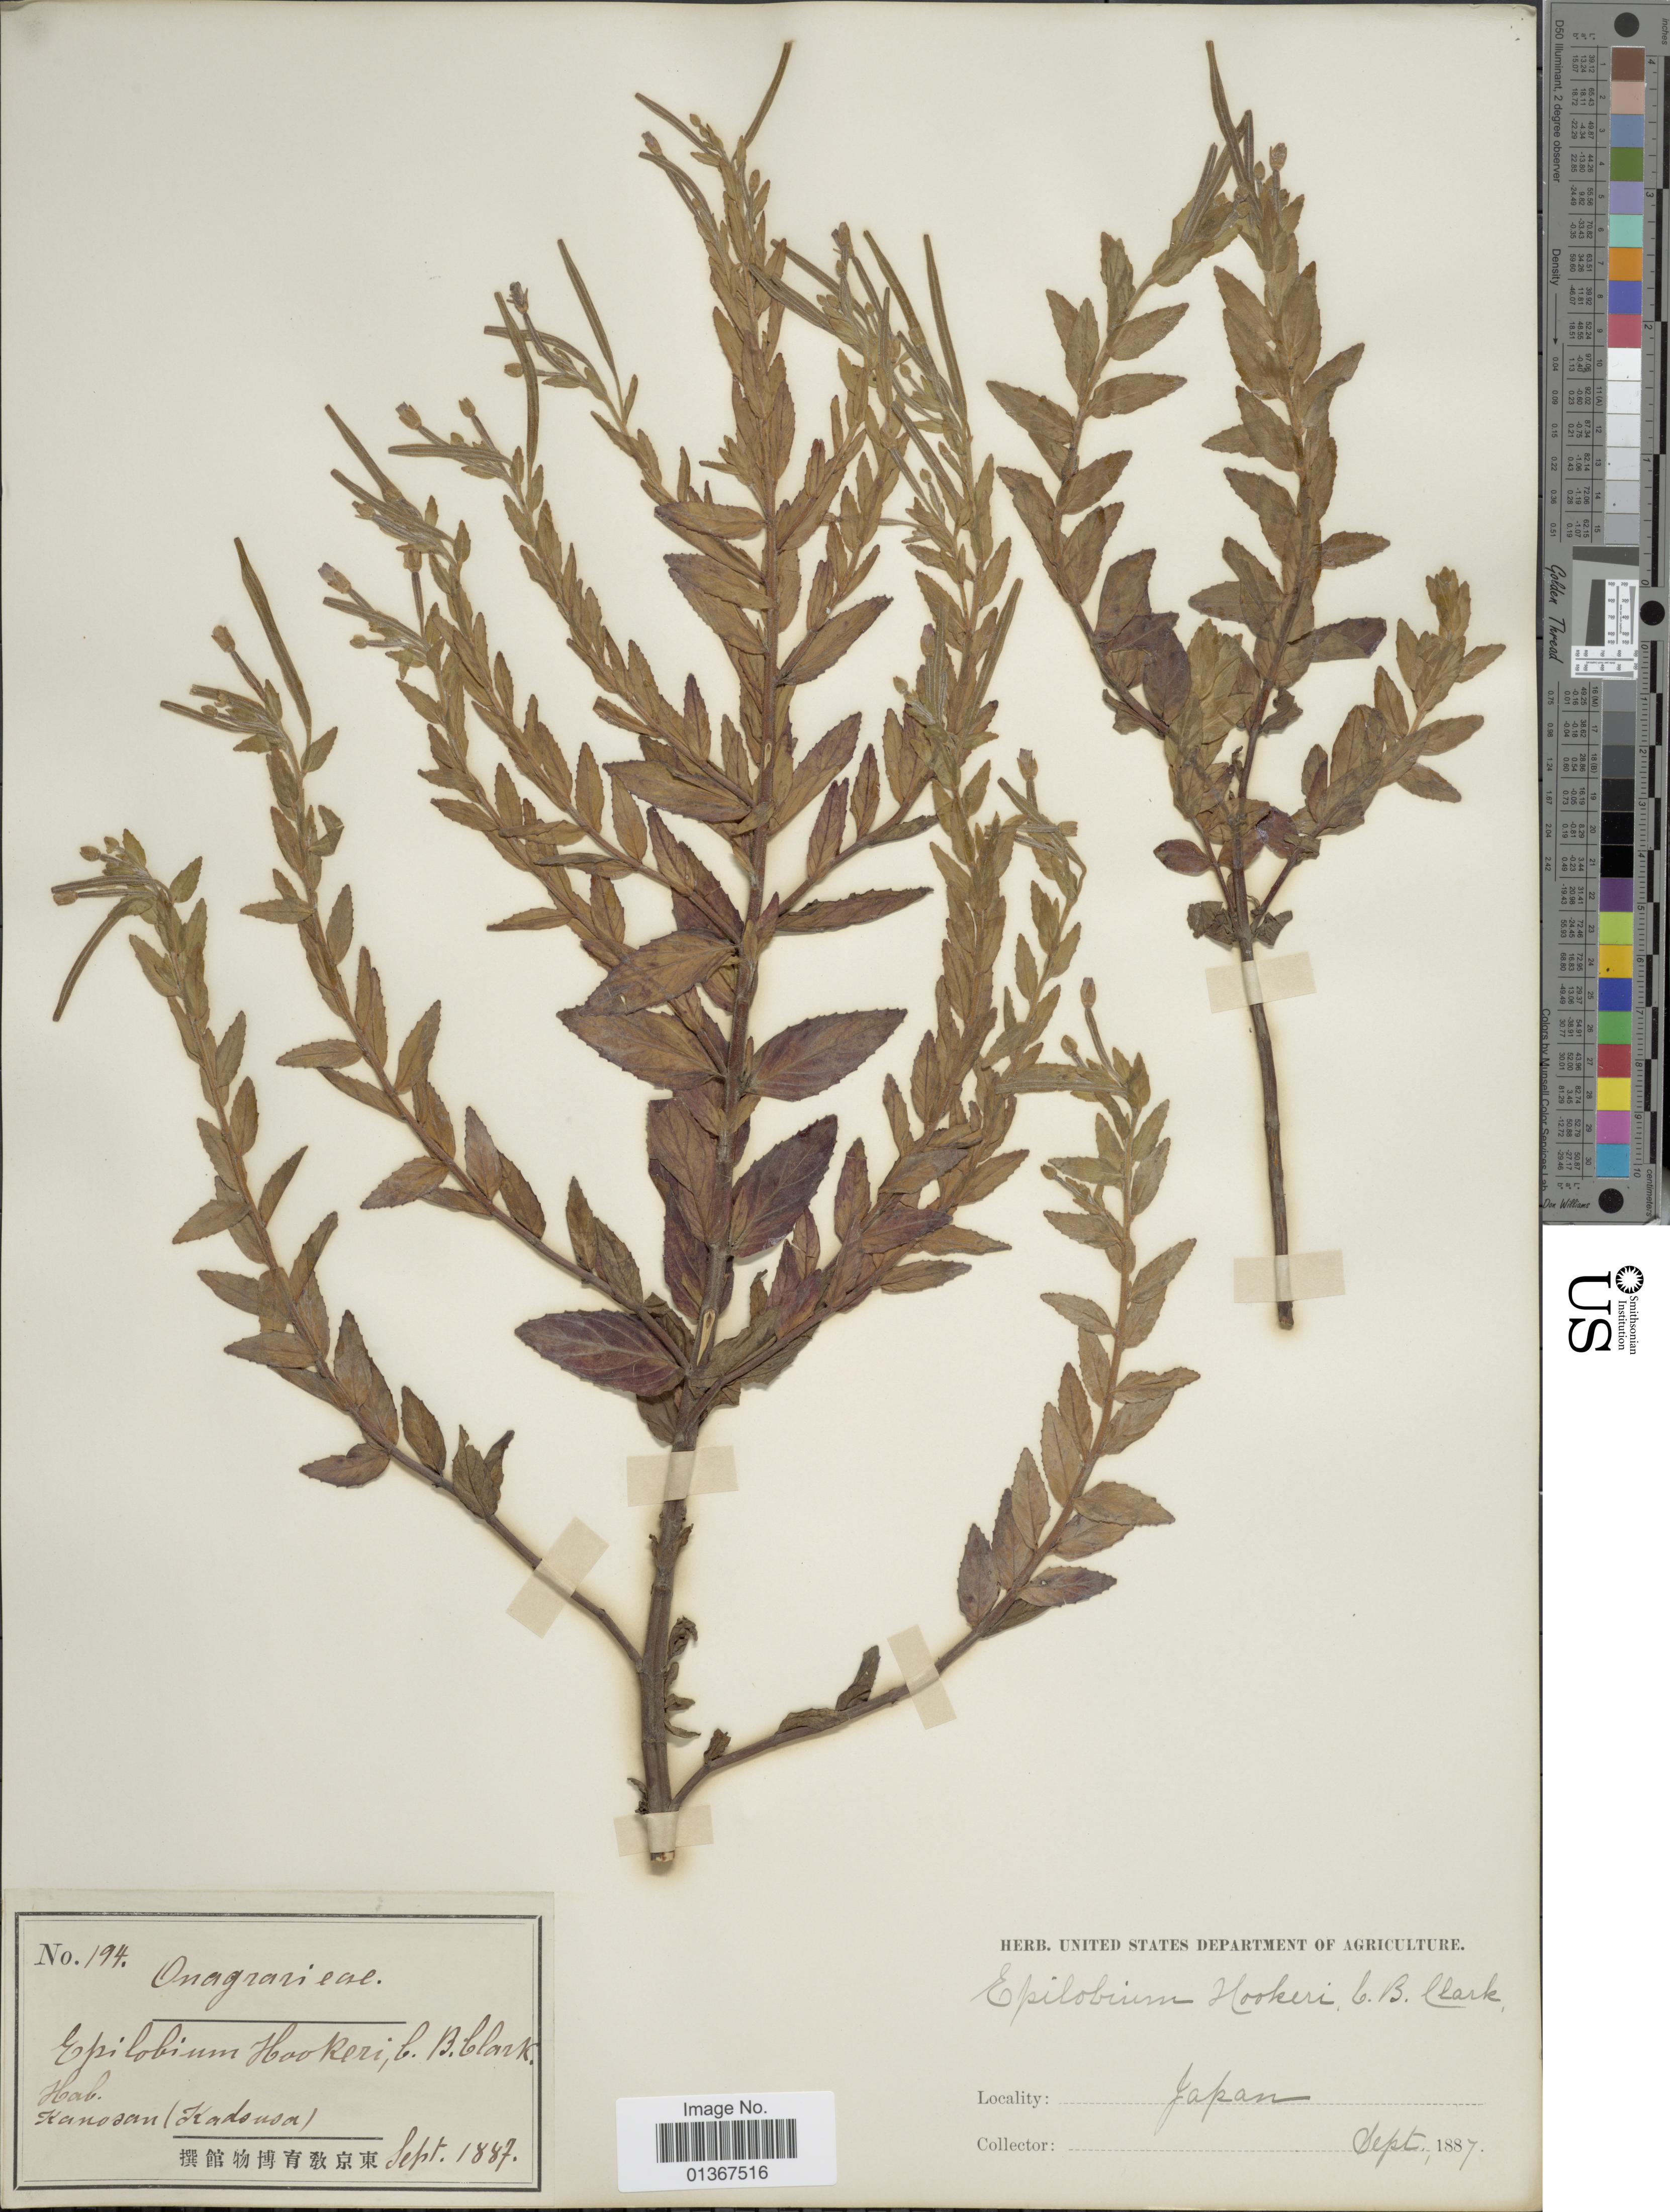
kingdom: Plantae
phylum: Tracheophyta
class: Magnoliopsida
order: Myrtales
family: Onagraceae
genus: Epilobium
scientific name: Epilobium pyrricholophum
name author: Franch. & Sav.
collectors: ex herb. USDA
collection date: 1887-09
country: Japan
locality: Kanosan (Kadsusa).